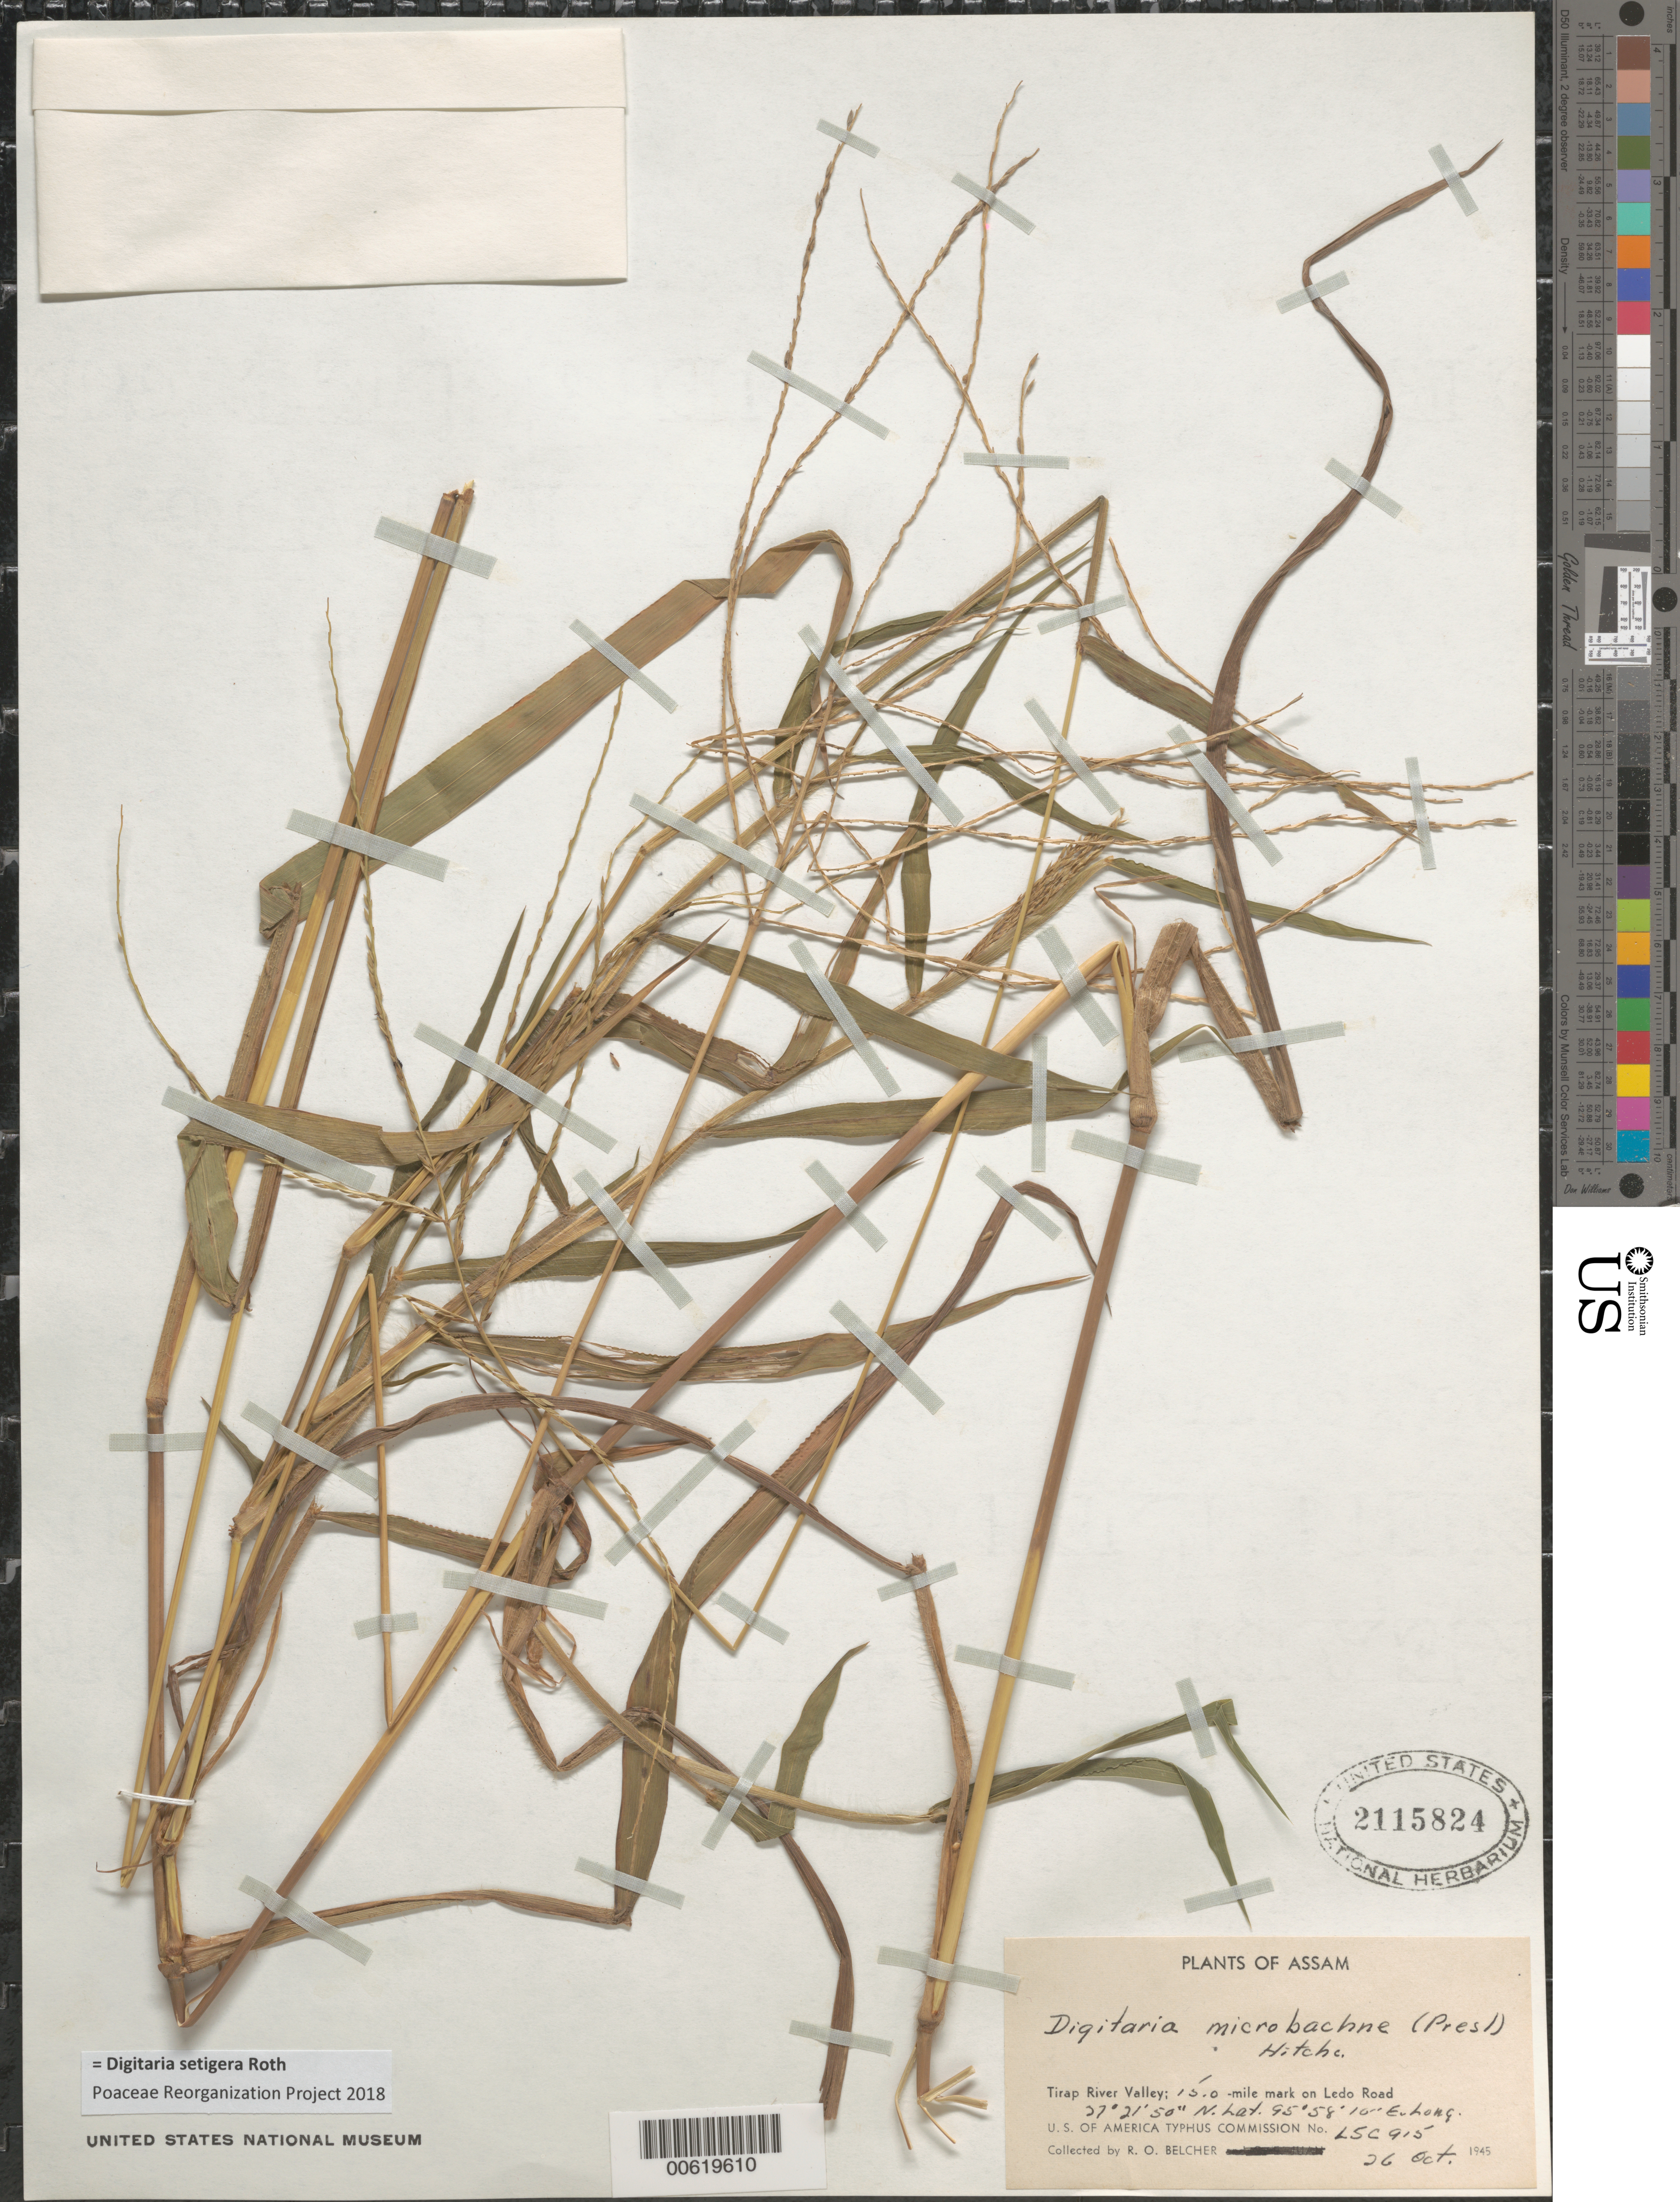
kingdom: Plantae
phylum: Tracheophyta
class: Liliopsida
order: Poales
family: Poaceae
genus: Digitaria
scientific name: Digitaria setigera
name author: Roth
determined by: Poaceae Reorganization Project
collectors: R. Belcher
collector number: L5C 915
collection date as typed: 26 Oct 1945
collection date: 1945-10-26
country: Myanmar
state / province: Kachin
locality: Tirap river valley; 15 miles mark on Ledo road.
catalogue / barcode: US 2115824